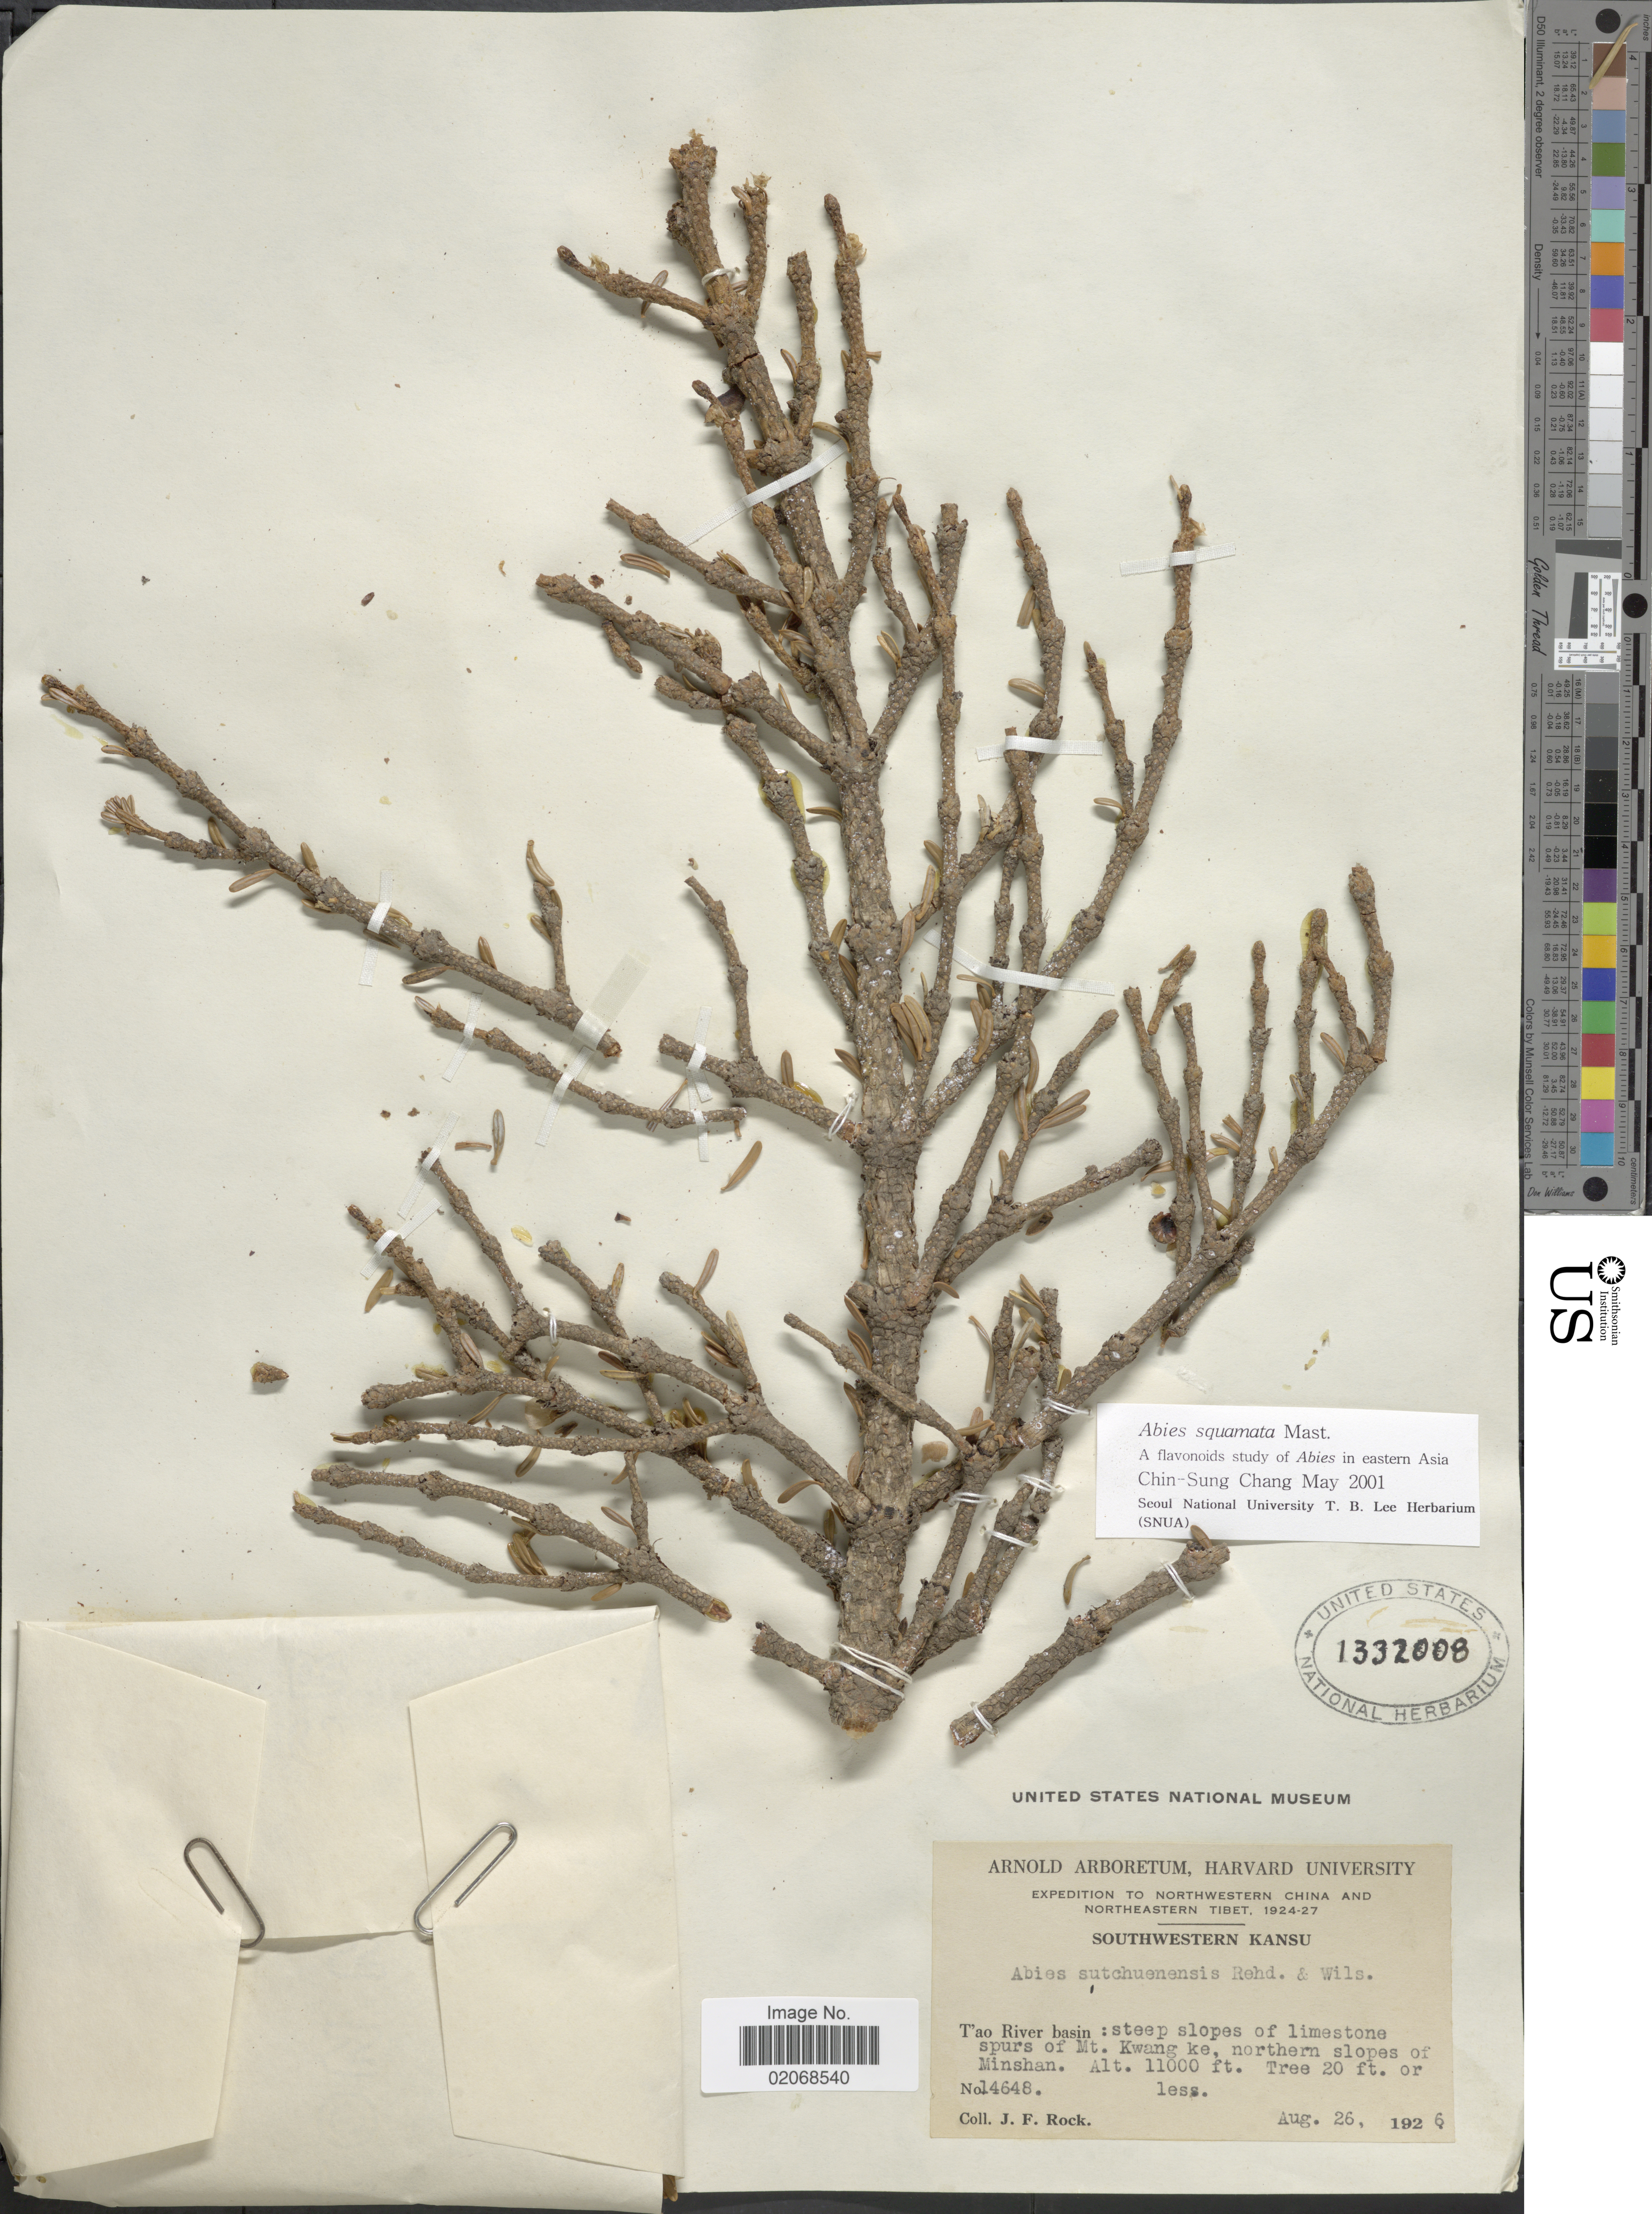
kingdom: Plantae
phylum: Tracheophyta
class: Pinopsida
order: Pinales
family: Pinaceae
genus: Abies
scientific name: Abies squamata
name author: Mast.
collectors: J. Rock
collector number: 14648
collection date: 1926-08-26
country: China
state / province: Gansu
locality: Northwestern China and Northeastern Tibet, Southwestern Kansu, T'ao River basin: steep slopes of limestone spurs of Mt. Kwang ke, northern slopes of Minshan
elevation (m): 3353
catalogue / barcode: US 1332008